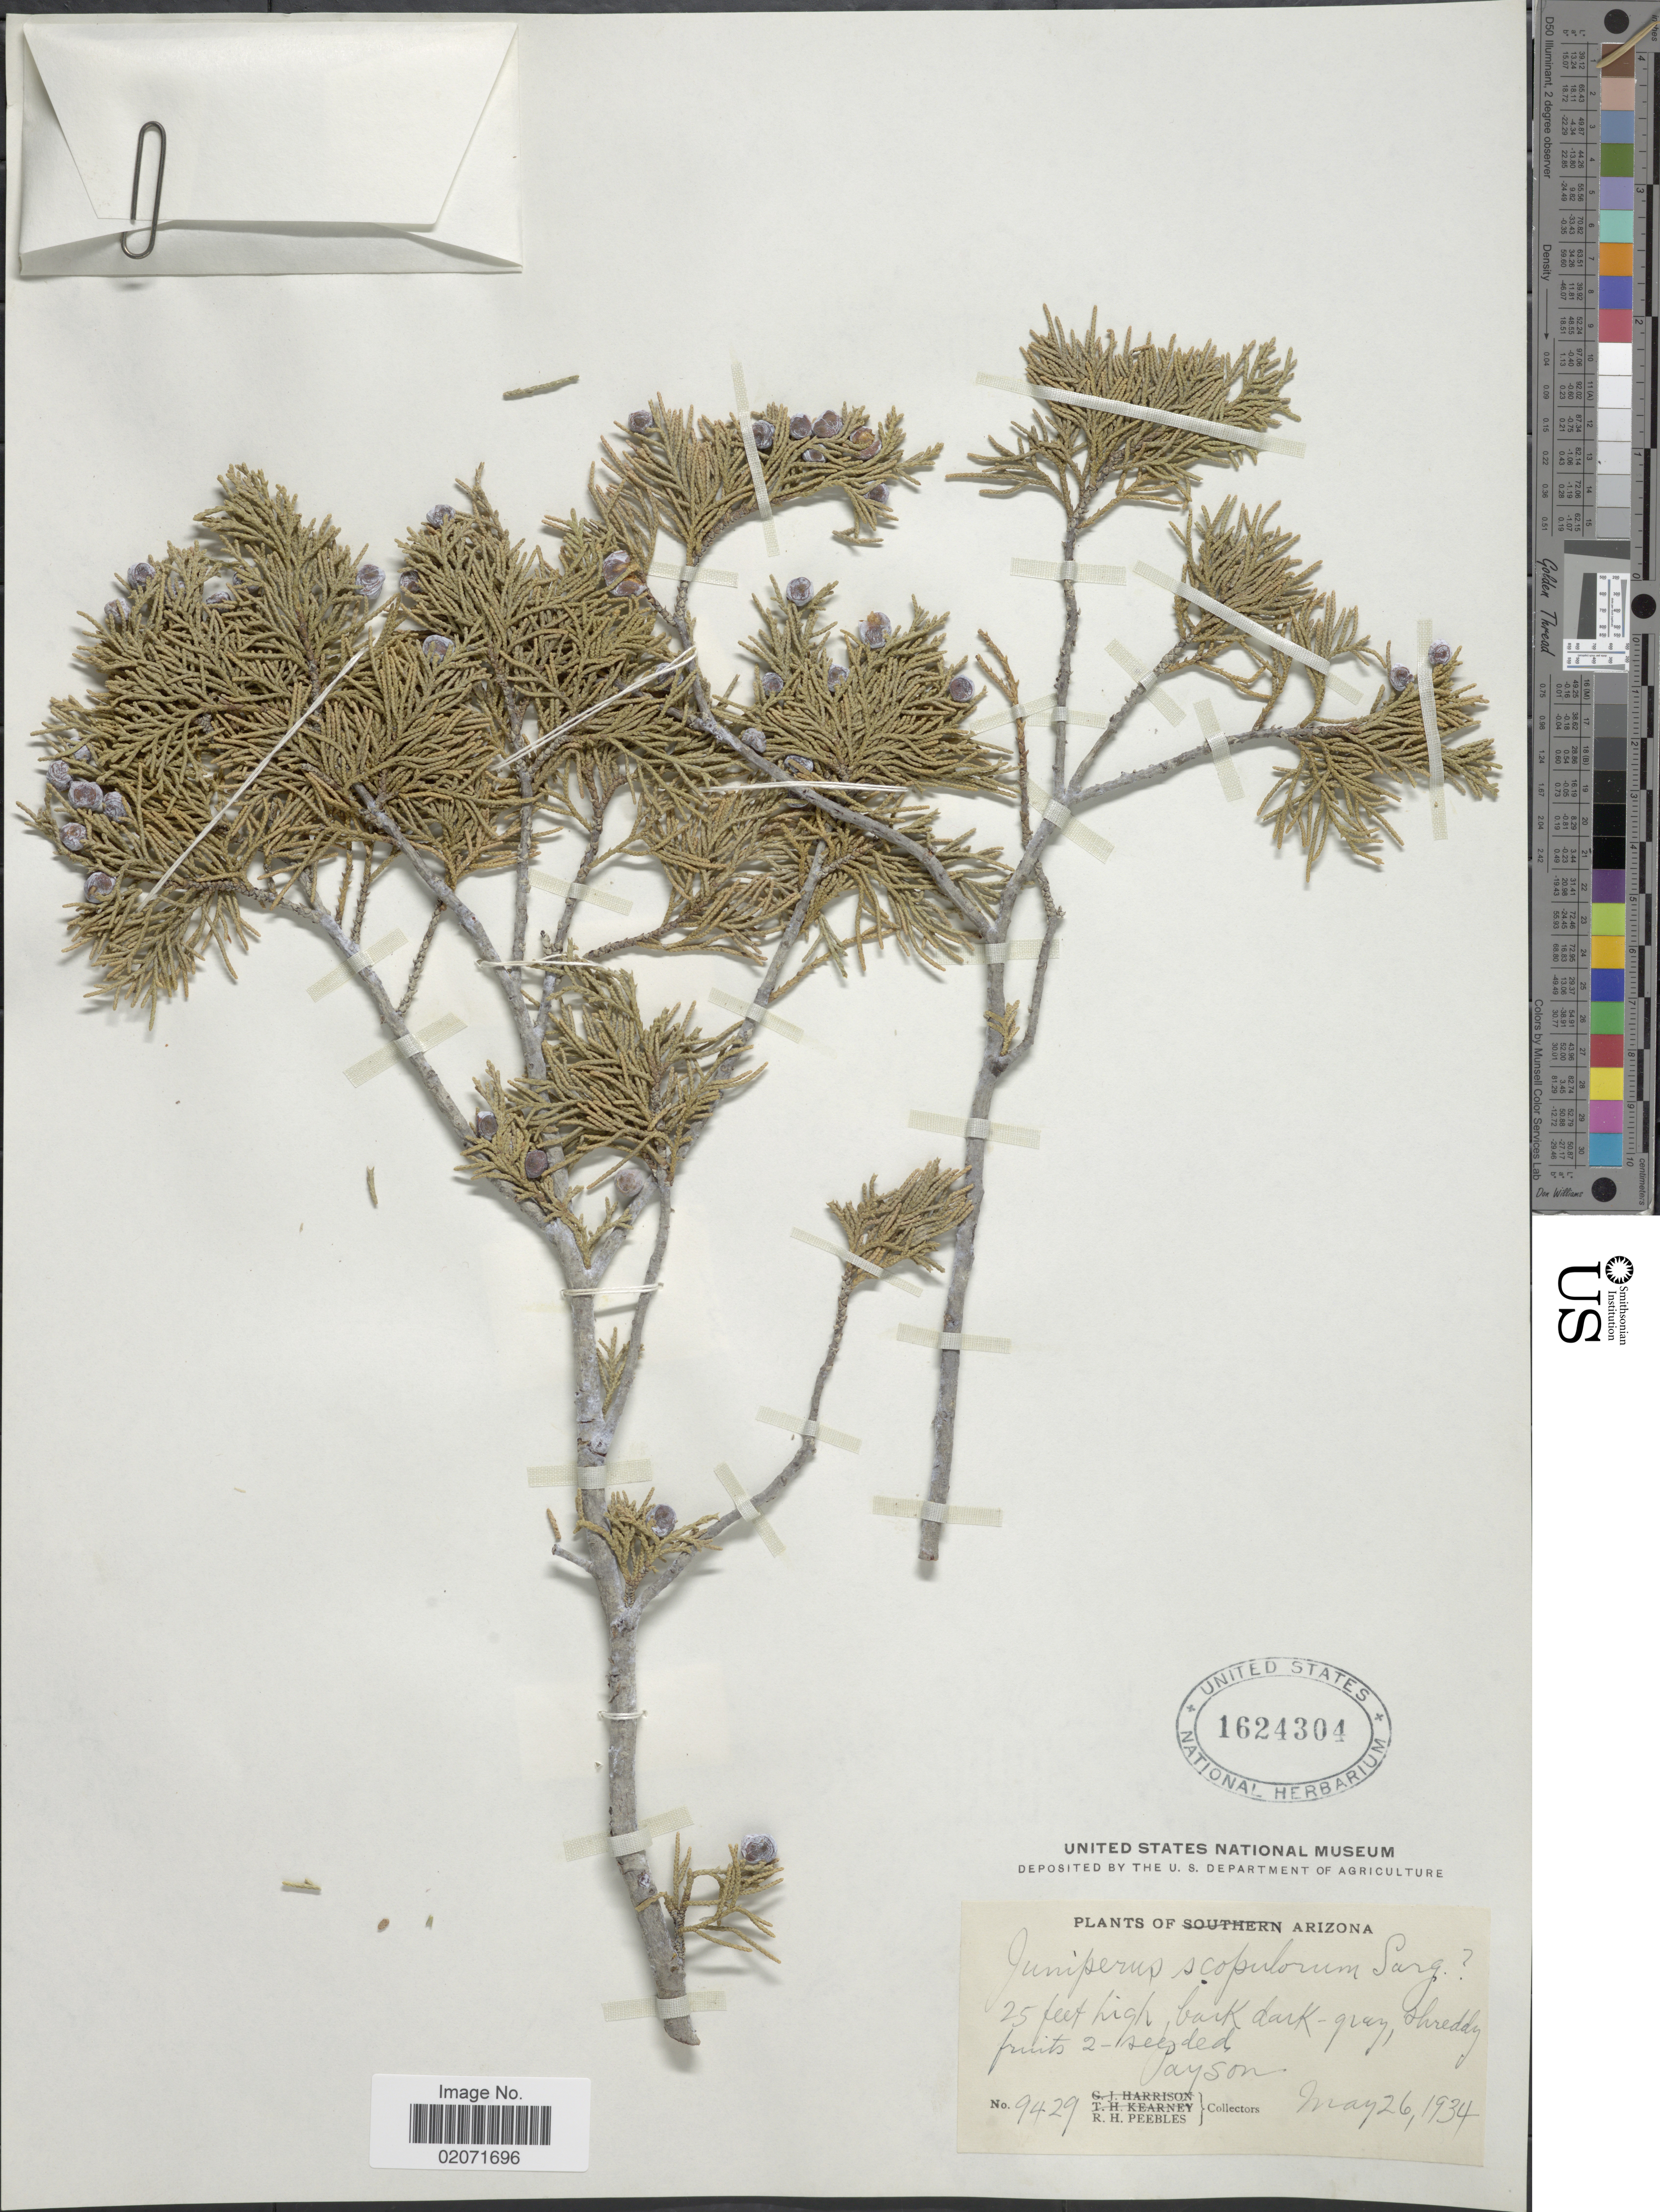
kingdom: Plantae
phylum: Tracheophyta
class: Pinopsida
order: Pinales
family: Cupressaceae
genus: Juniperus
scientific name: Juniperus scopulorum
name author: Sarg.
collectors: R. H. Peebles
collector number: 9429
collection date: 1934-05-26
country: United States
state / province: Arizona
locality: Payson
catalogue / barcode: US 1624304